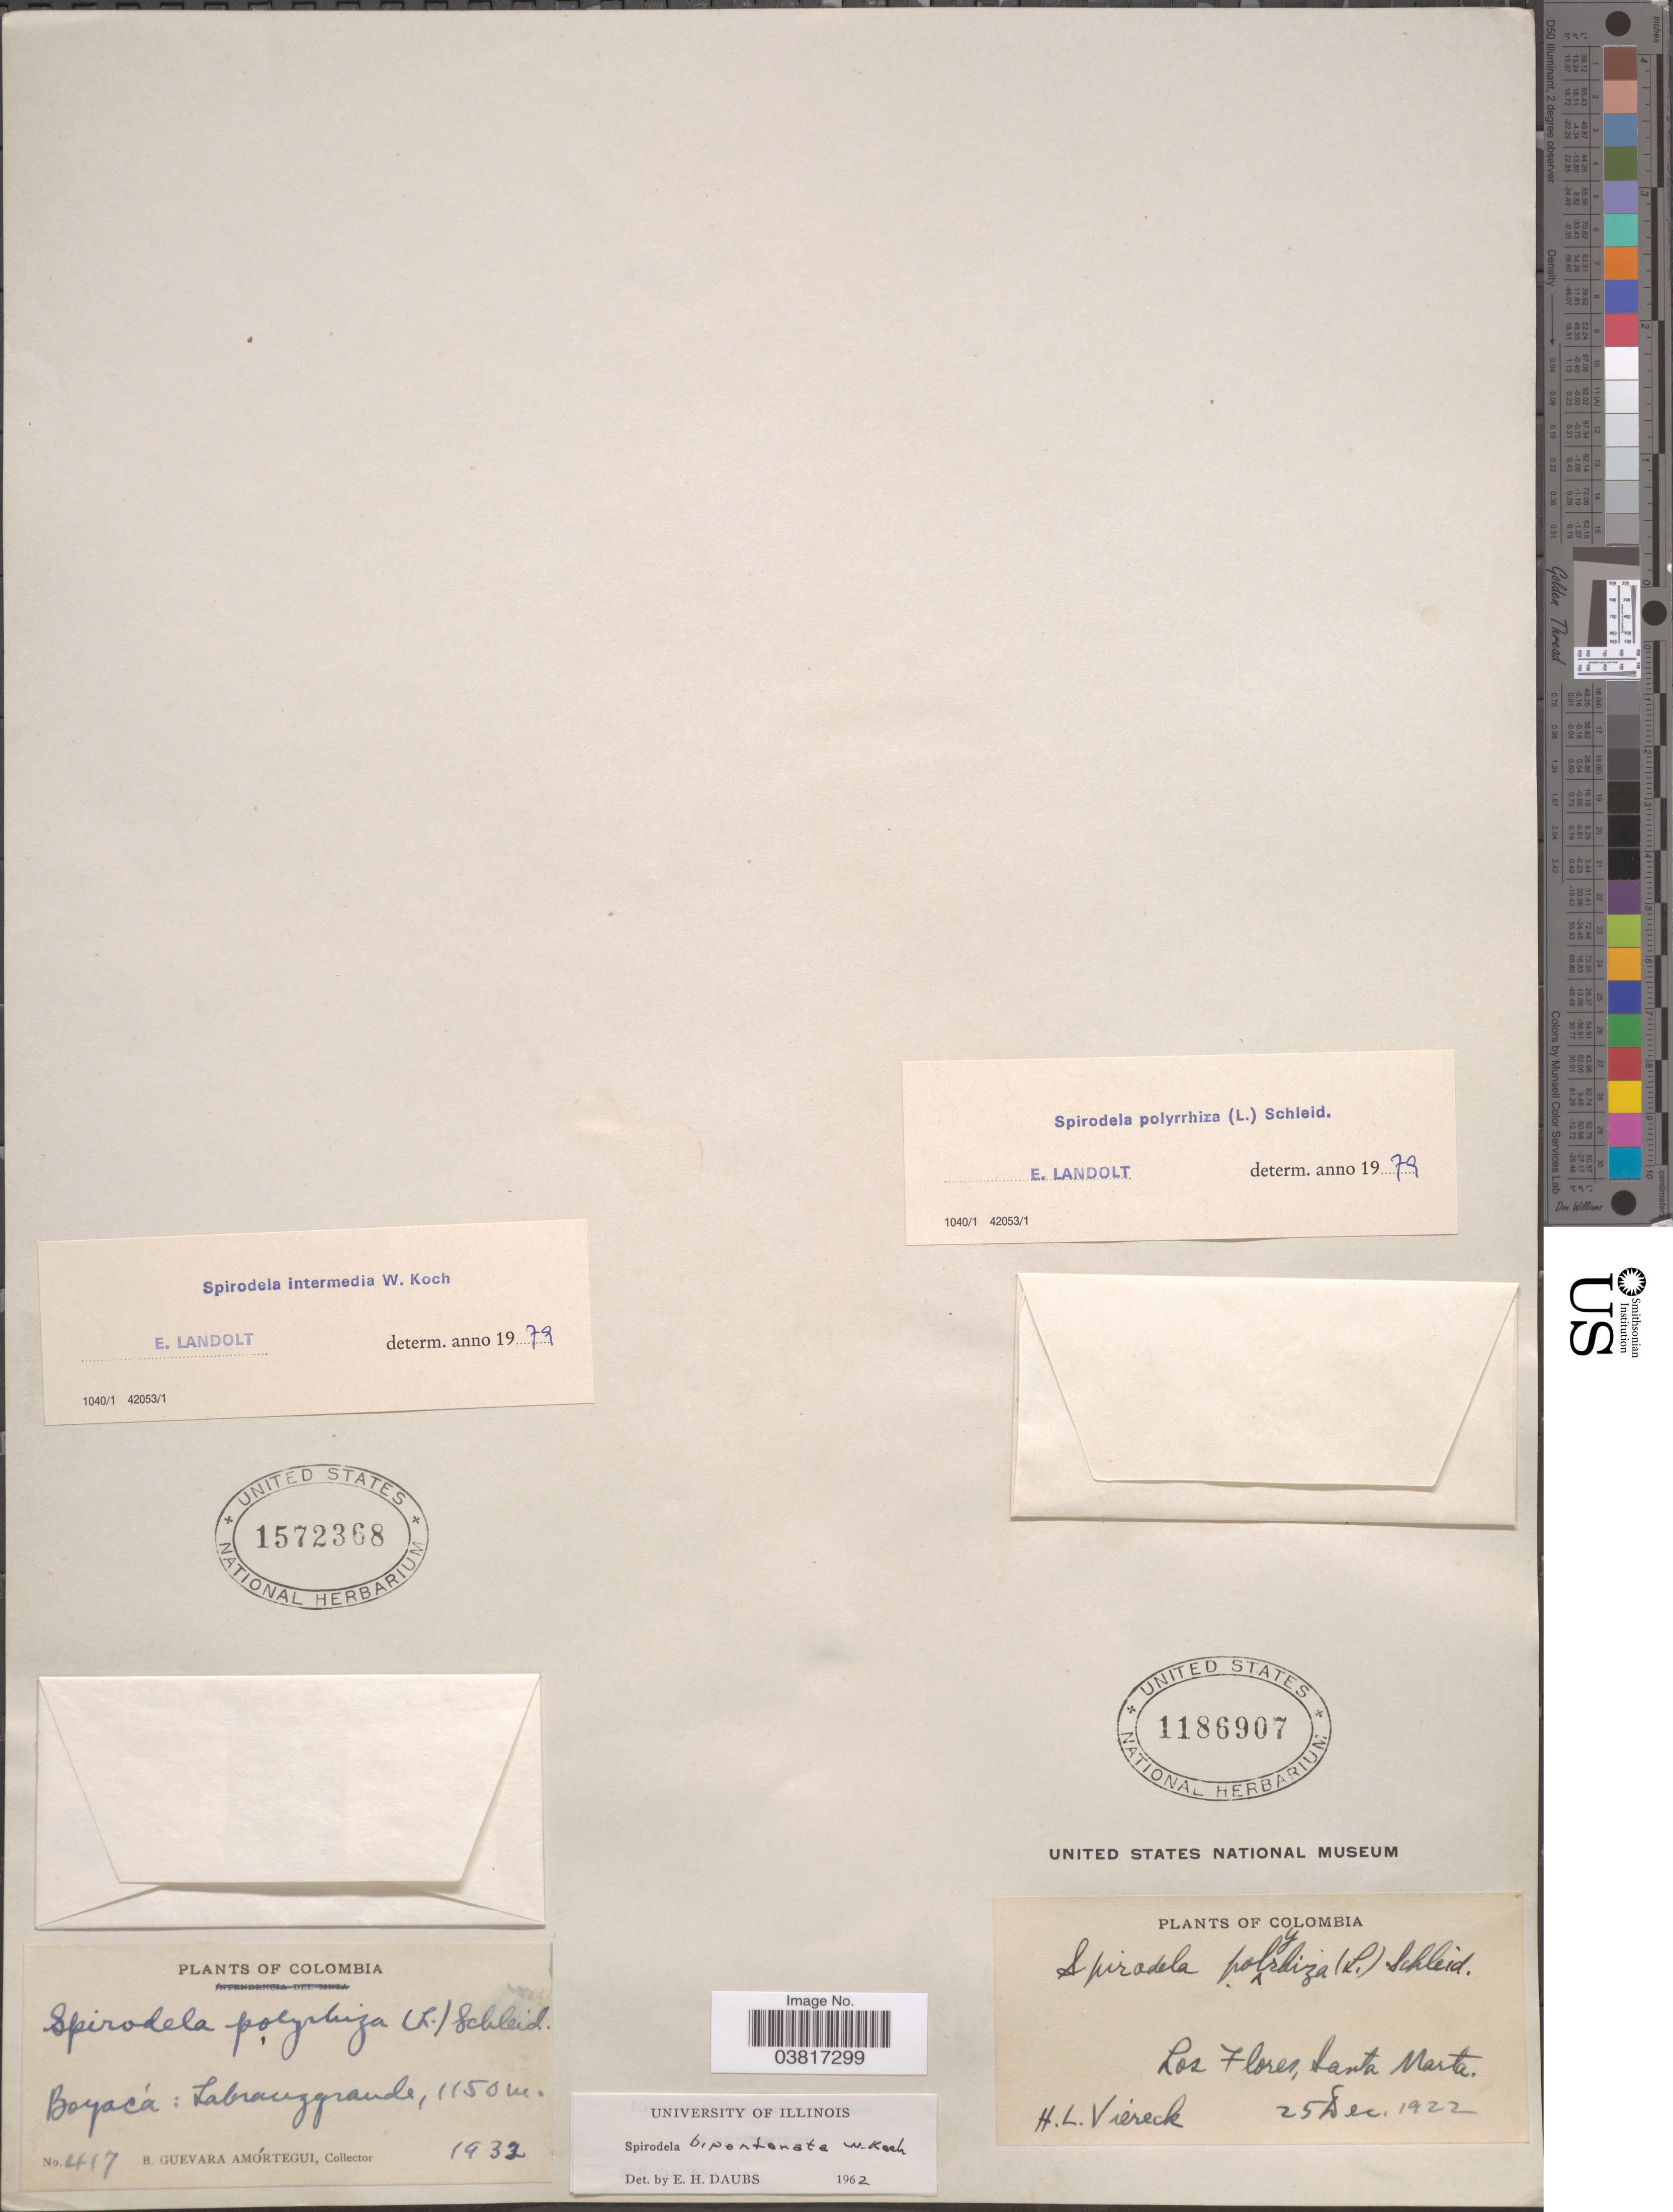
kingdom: Plantae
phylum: Tracheophyta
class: Liliopsida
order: Alismatales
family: Araceae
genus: Spirodela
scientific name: Spirodela intermedia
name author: W. Koch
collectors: H. L. Viereck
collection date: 1922-12-25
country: Colombia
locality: Los Flores, Santa Marta.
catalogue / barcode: US 1186907